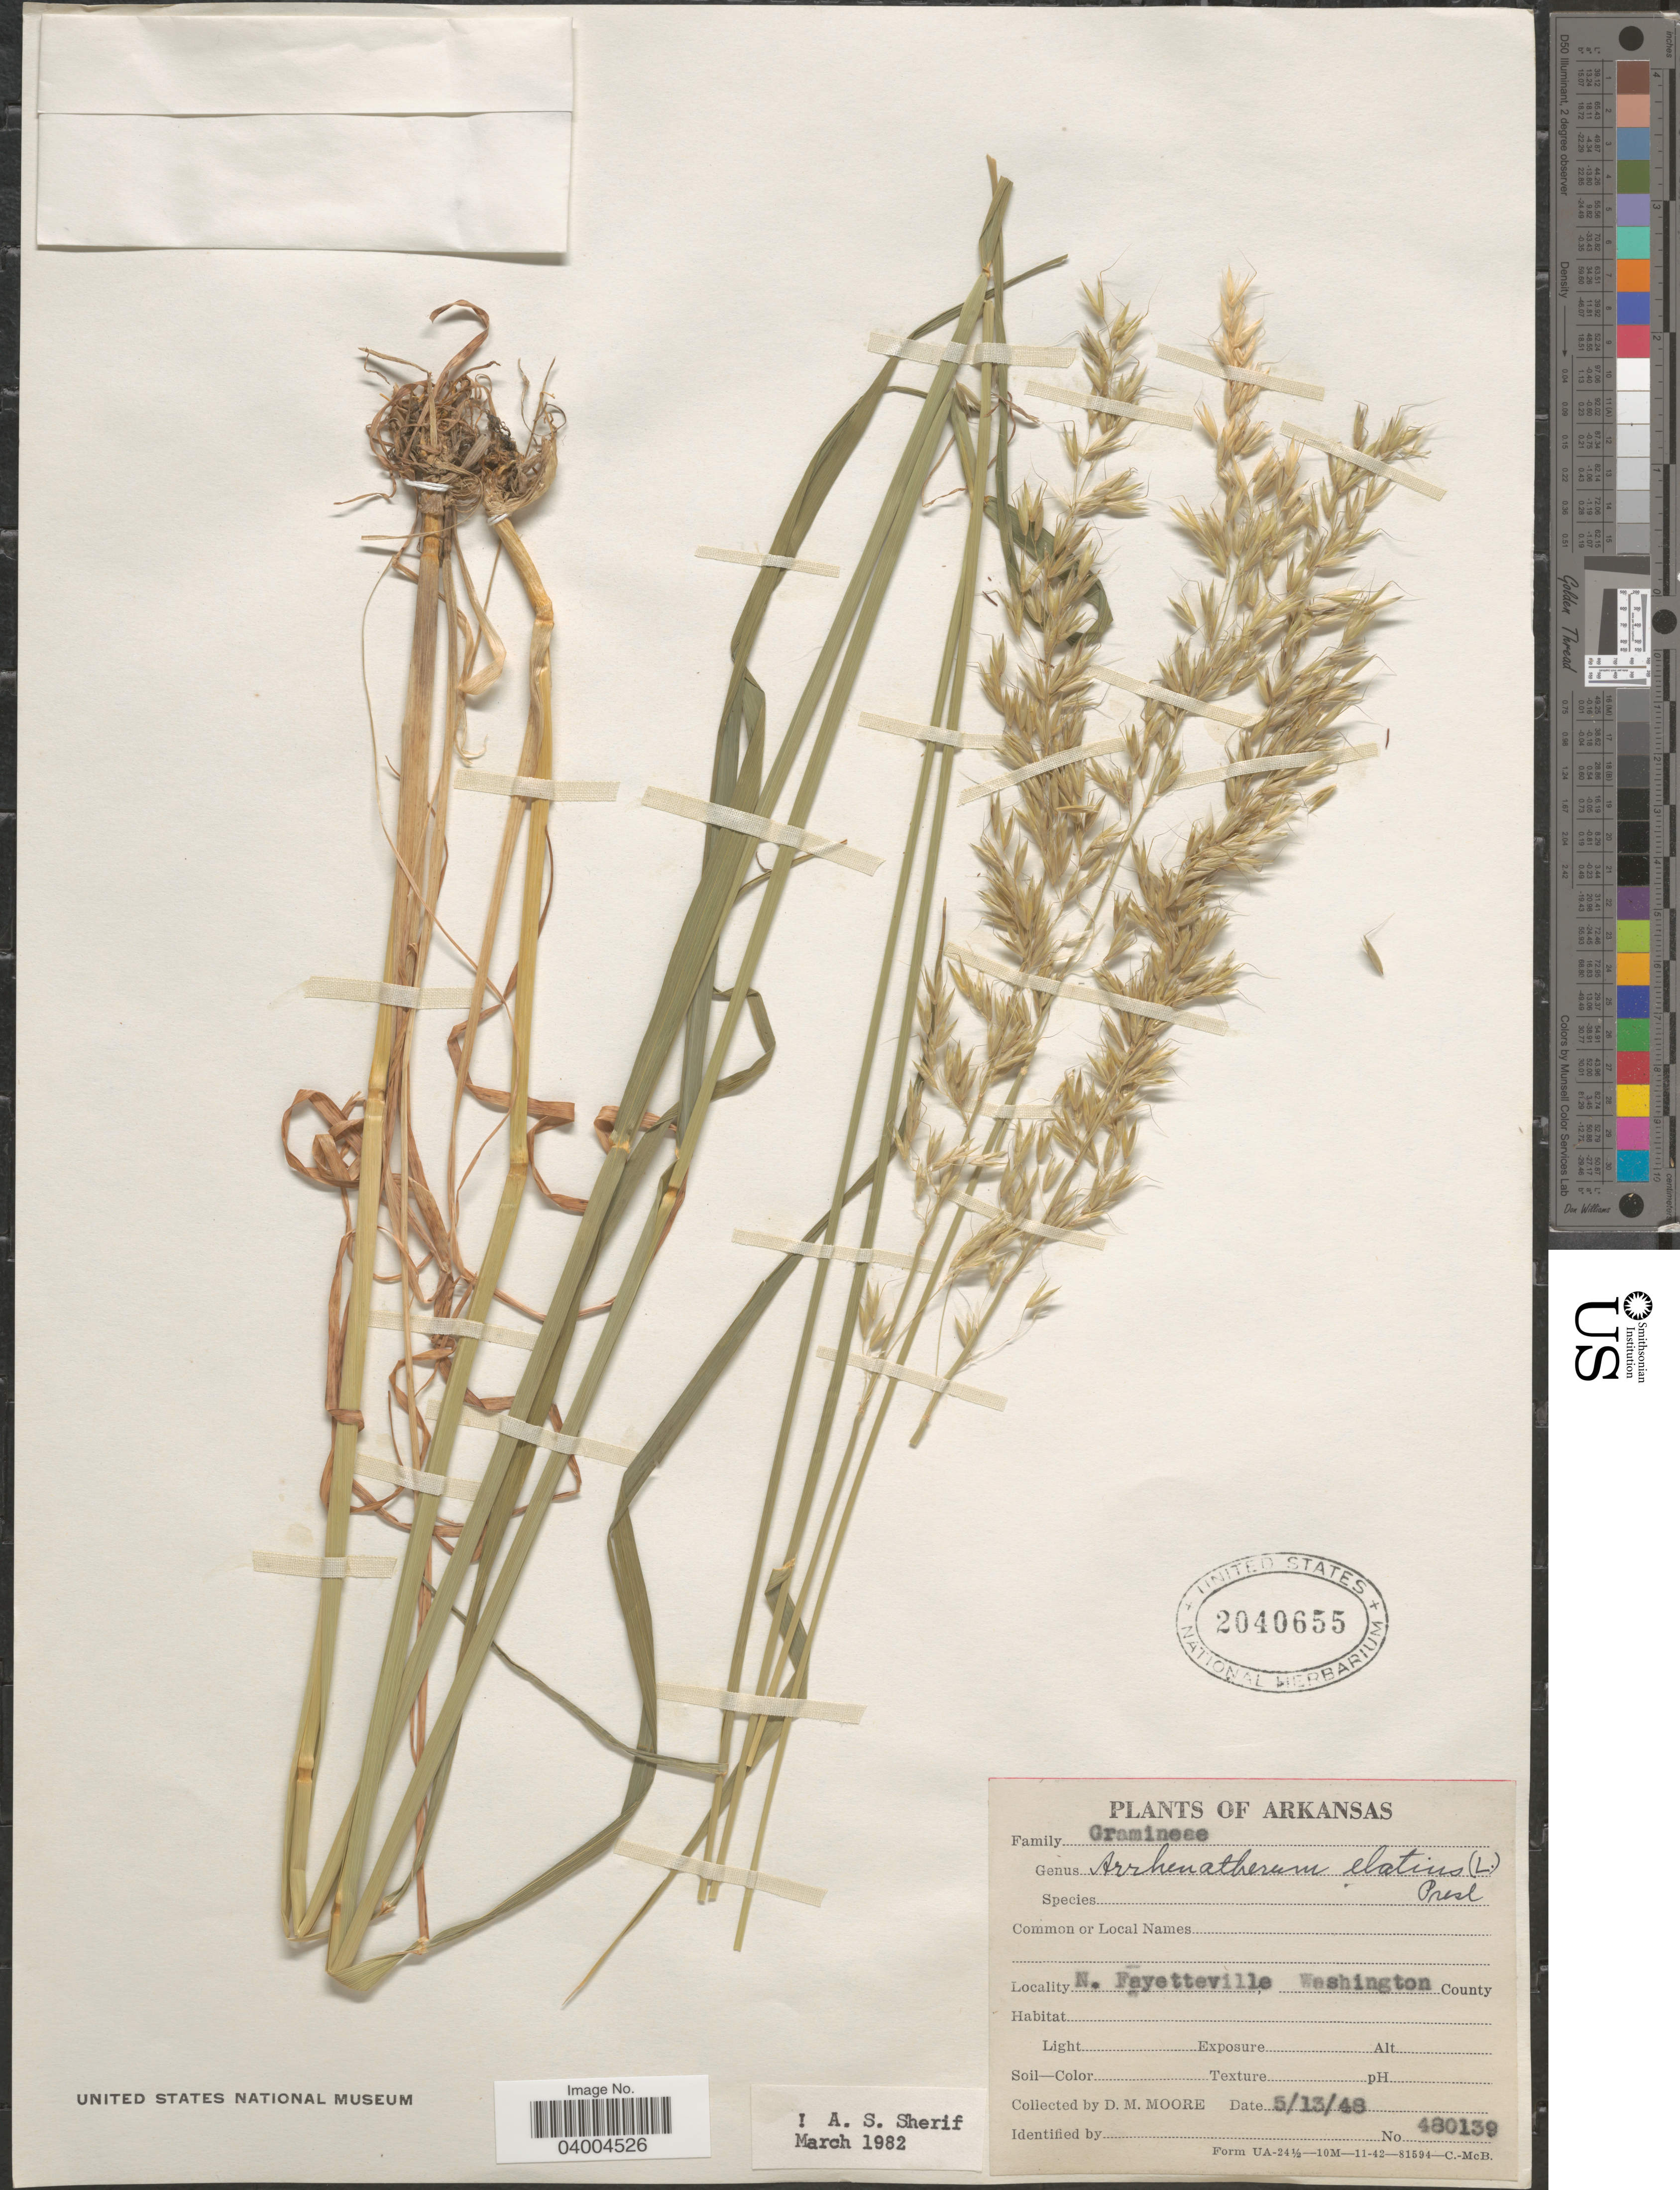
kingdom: Plantae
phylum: Tracheophyta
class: Liliopsida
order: Poales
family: Poaceae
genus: Arrhenatherum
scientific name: Arrhenatherum elatius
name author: (L.) J. Presl & C. Presl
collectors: D. Moore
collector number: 480139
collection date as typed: Transcribed d/m/y: 13/5/48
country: United States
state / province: Arkansas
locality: N. Fayetteville Washington County.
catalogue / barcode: US 2040655